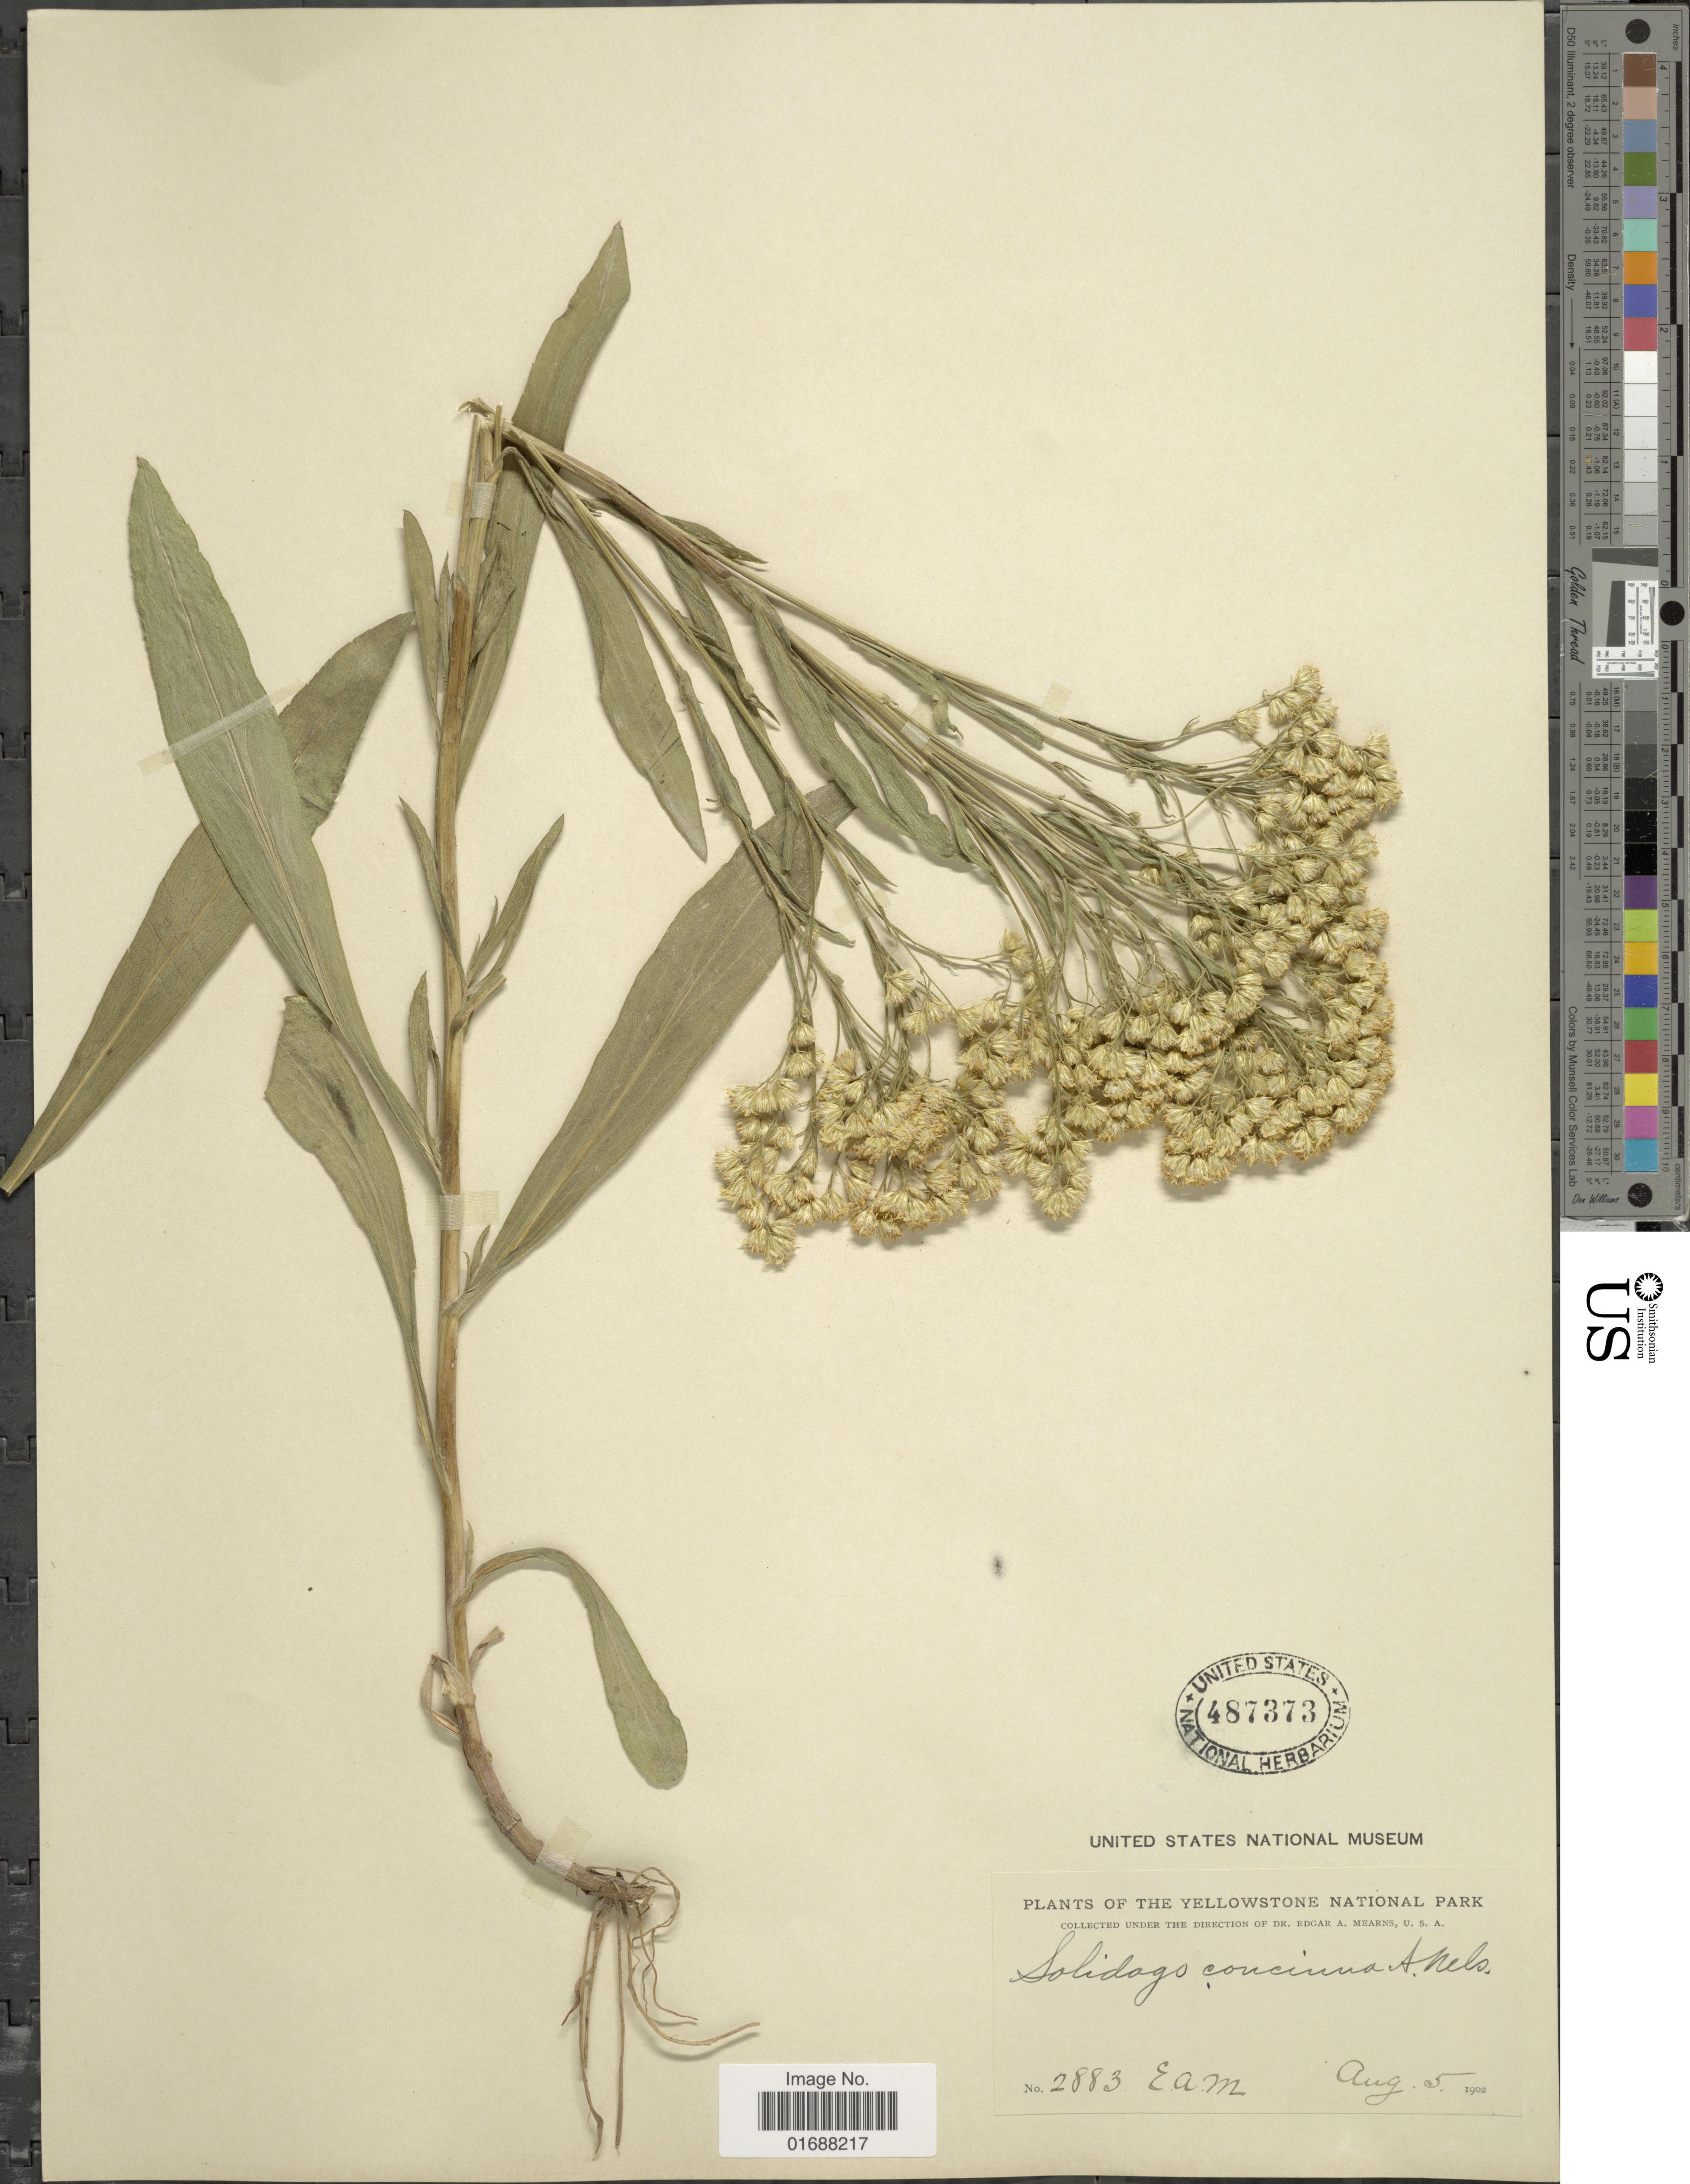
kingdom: Plantae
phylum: Tracheophyta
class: Magnoliopsida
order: Asterales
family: Asteraceae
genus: Solidago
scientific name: Solidago missouriensis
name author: Nutt.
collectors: E. A. Mearns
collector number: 2883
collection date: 1902-08-05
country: United States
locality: Yellowstone National Park.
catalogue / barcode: US 487373